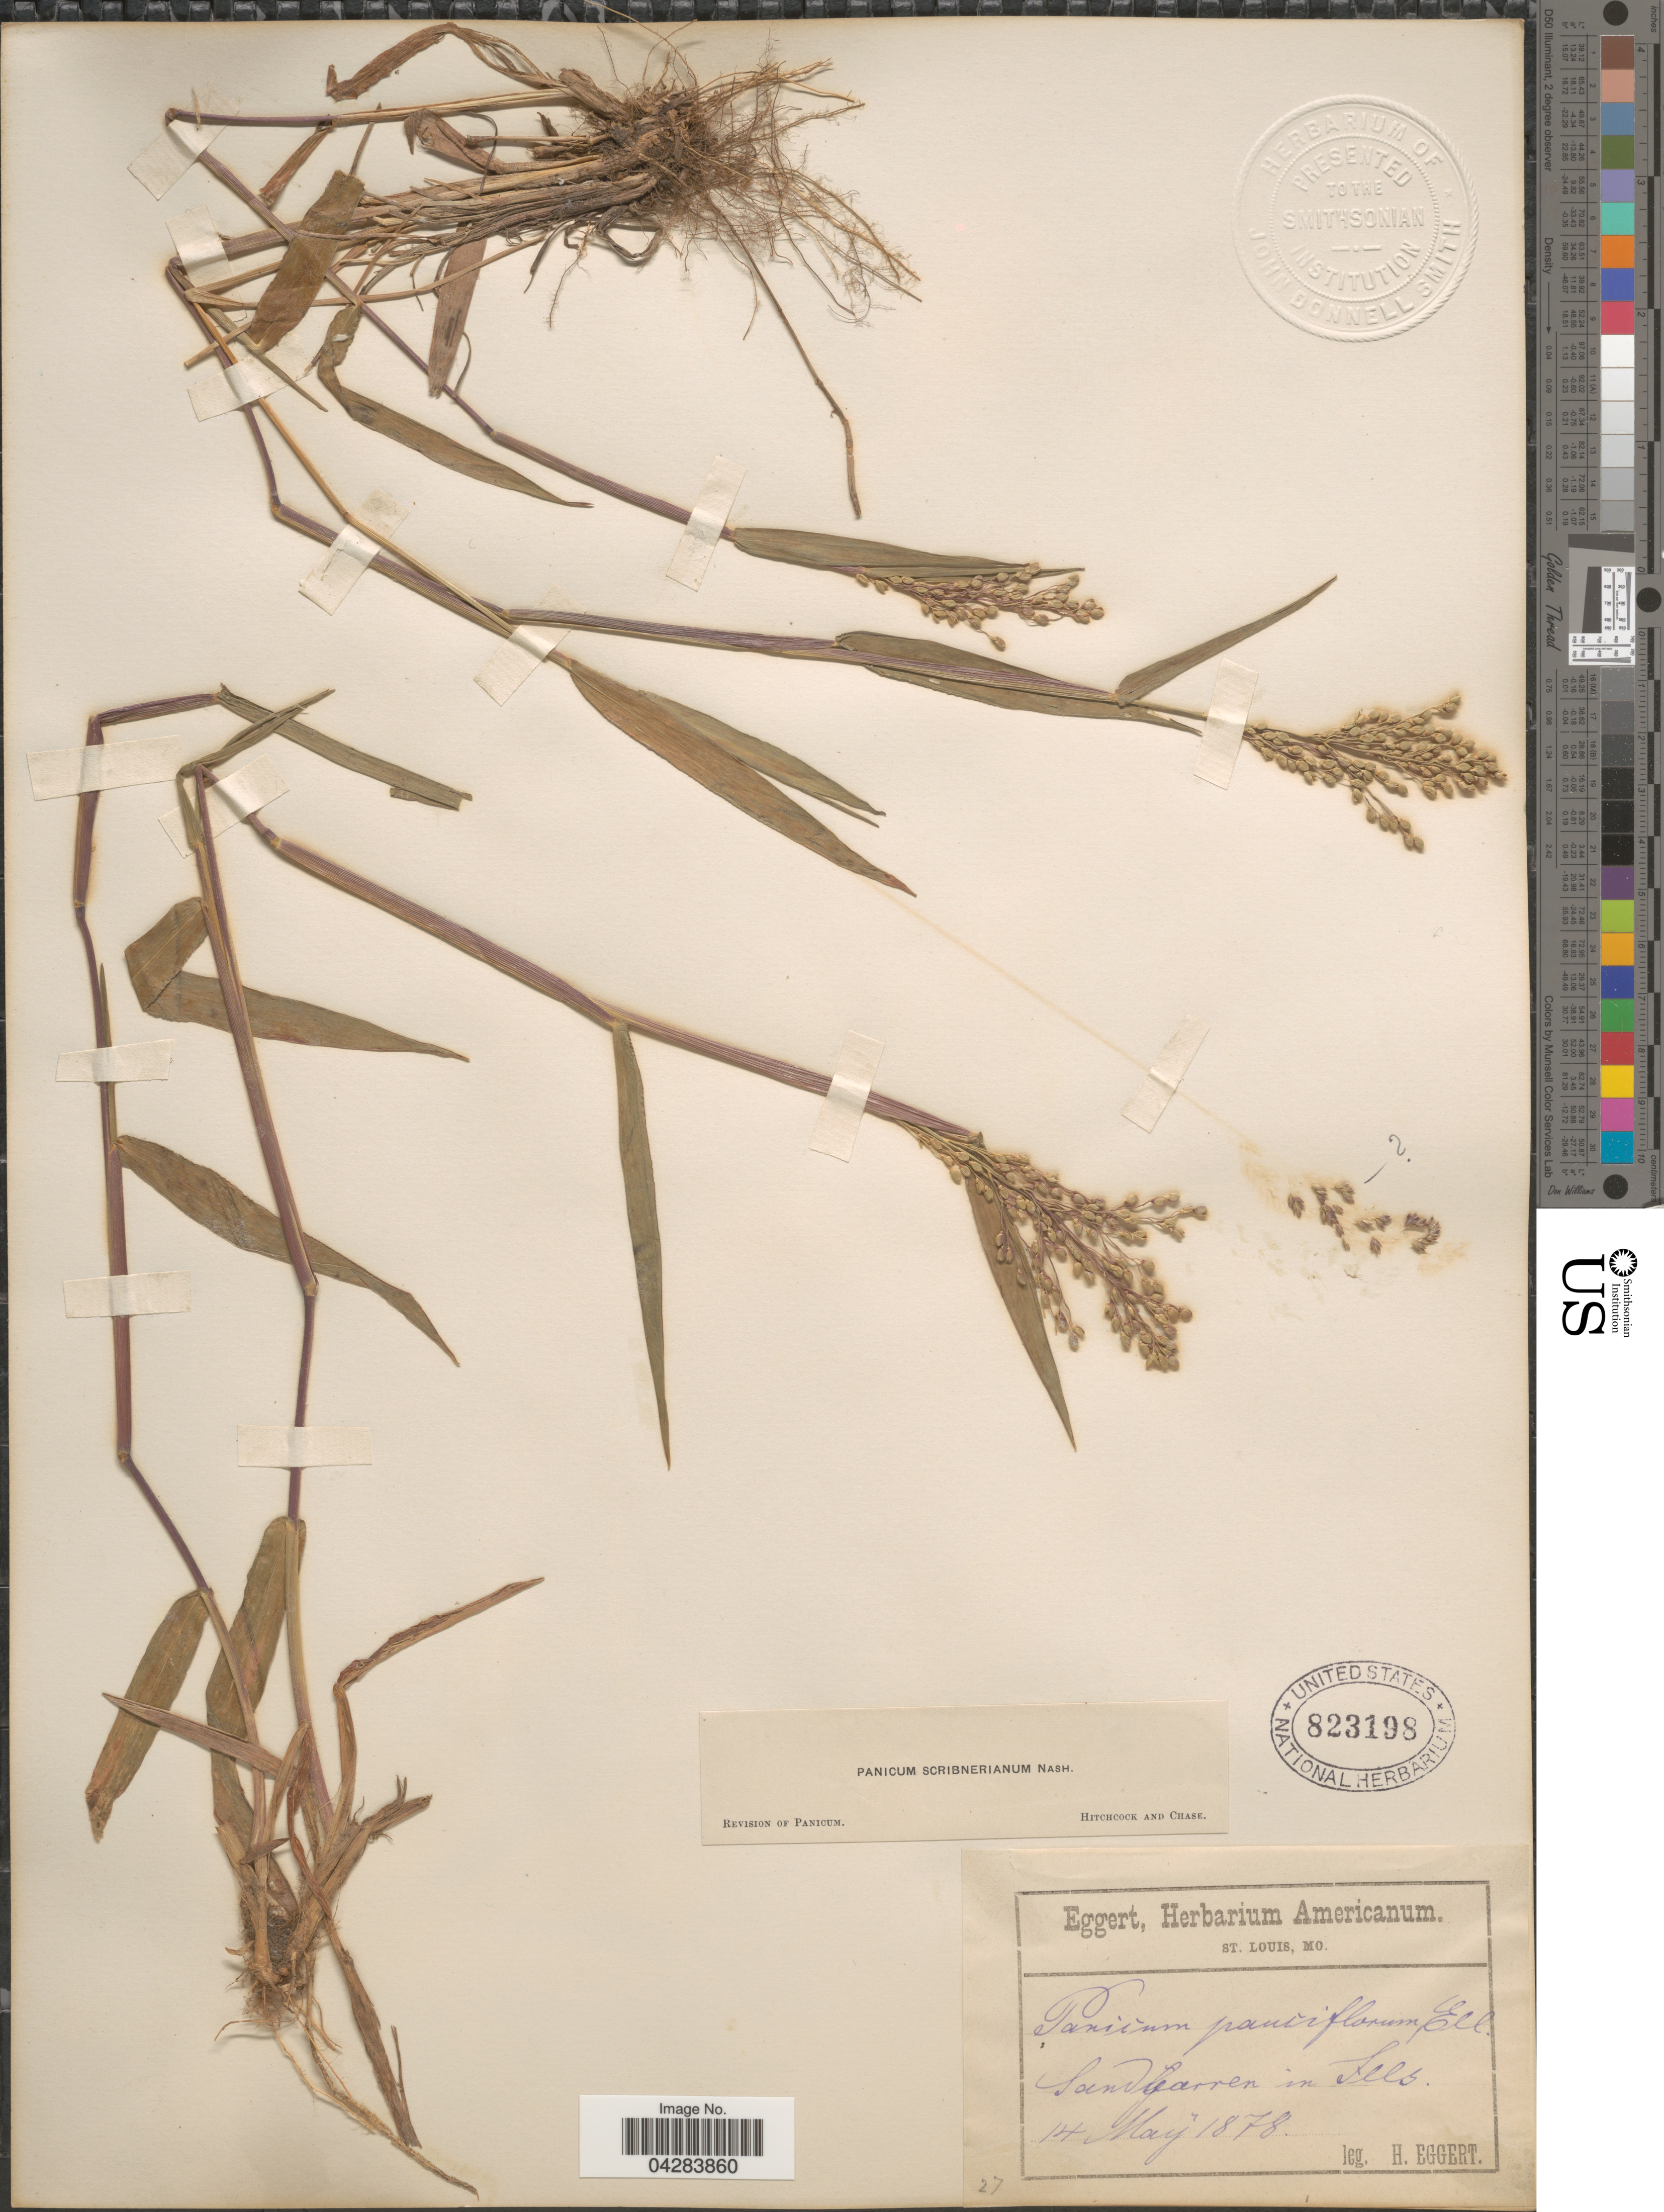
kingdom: Plantae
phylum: Tracheophyta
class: Liliopsida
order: Poales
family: Poaceae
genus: Dichanthelium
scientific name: Dichanthelium oligosanthes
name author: (Schult.) Gould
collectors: H. Eggert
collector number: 27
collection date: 1878-05-14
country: United States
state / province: Illinois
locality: Sand barren in Ills.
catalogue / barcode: US 823198